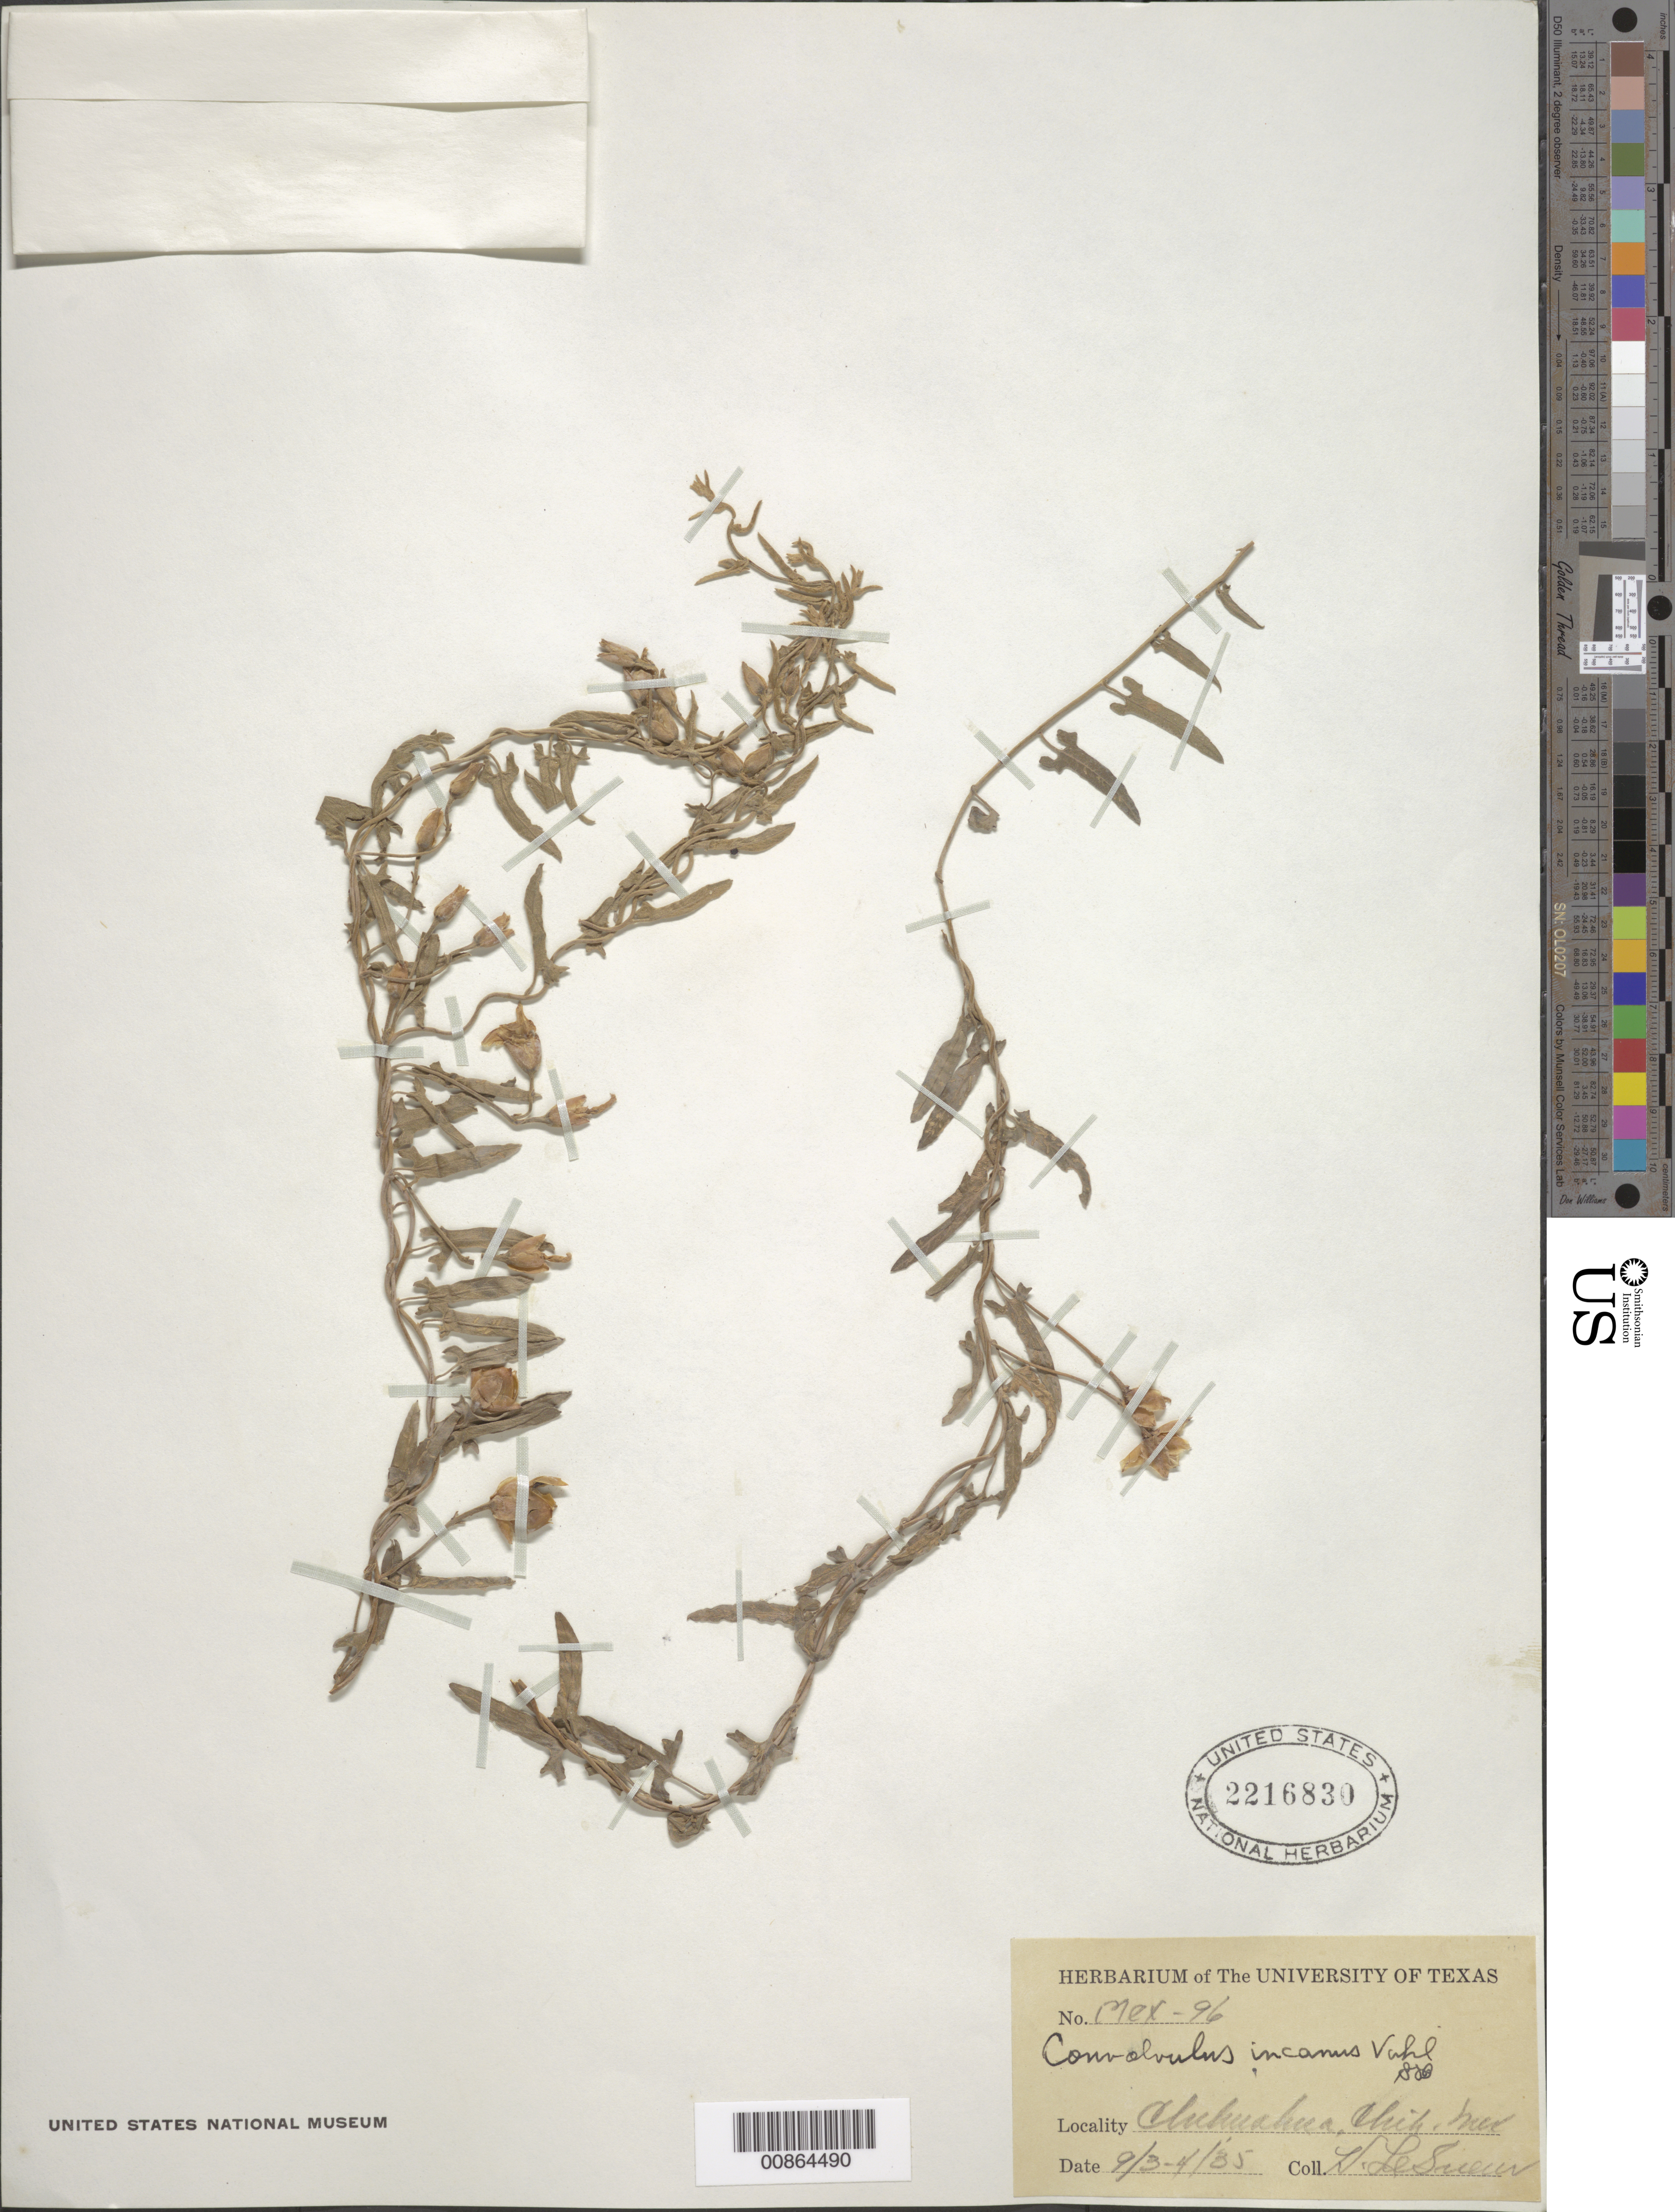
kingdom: Plantae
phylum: Tracheophyta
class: Magnoliopsida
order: Solanales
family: Convolvulaceae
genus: Convolvulus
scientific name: Convolvulus incanus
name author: Vahl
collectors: D. H. LeSueur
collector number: Mex - 96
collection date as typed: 03 Sep 1935 to 04 Sep 1935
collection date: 1935-09-03/1935-09-04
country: Mexico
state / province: Chihuahua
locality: Chihuahua.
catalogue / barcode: US 2216830